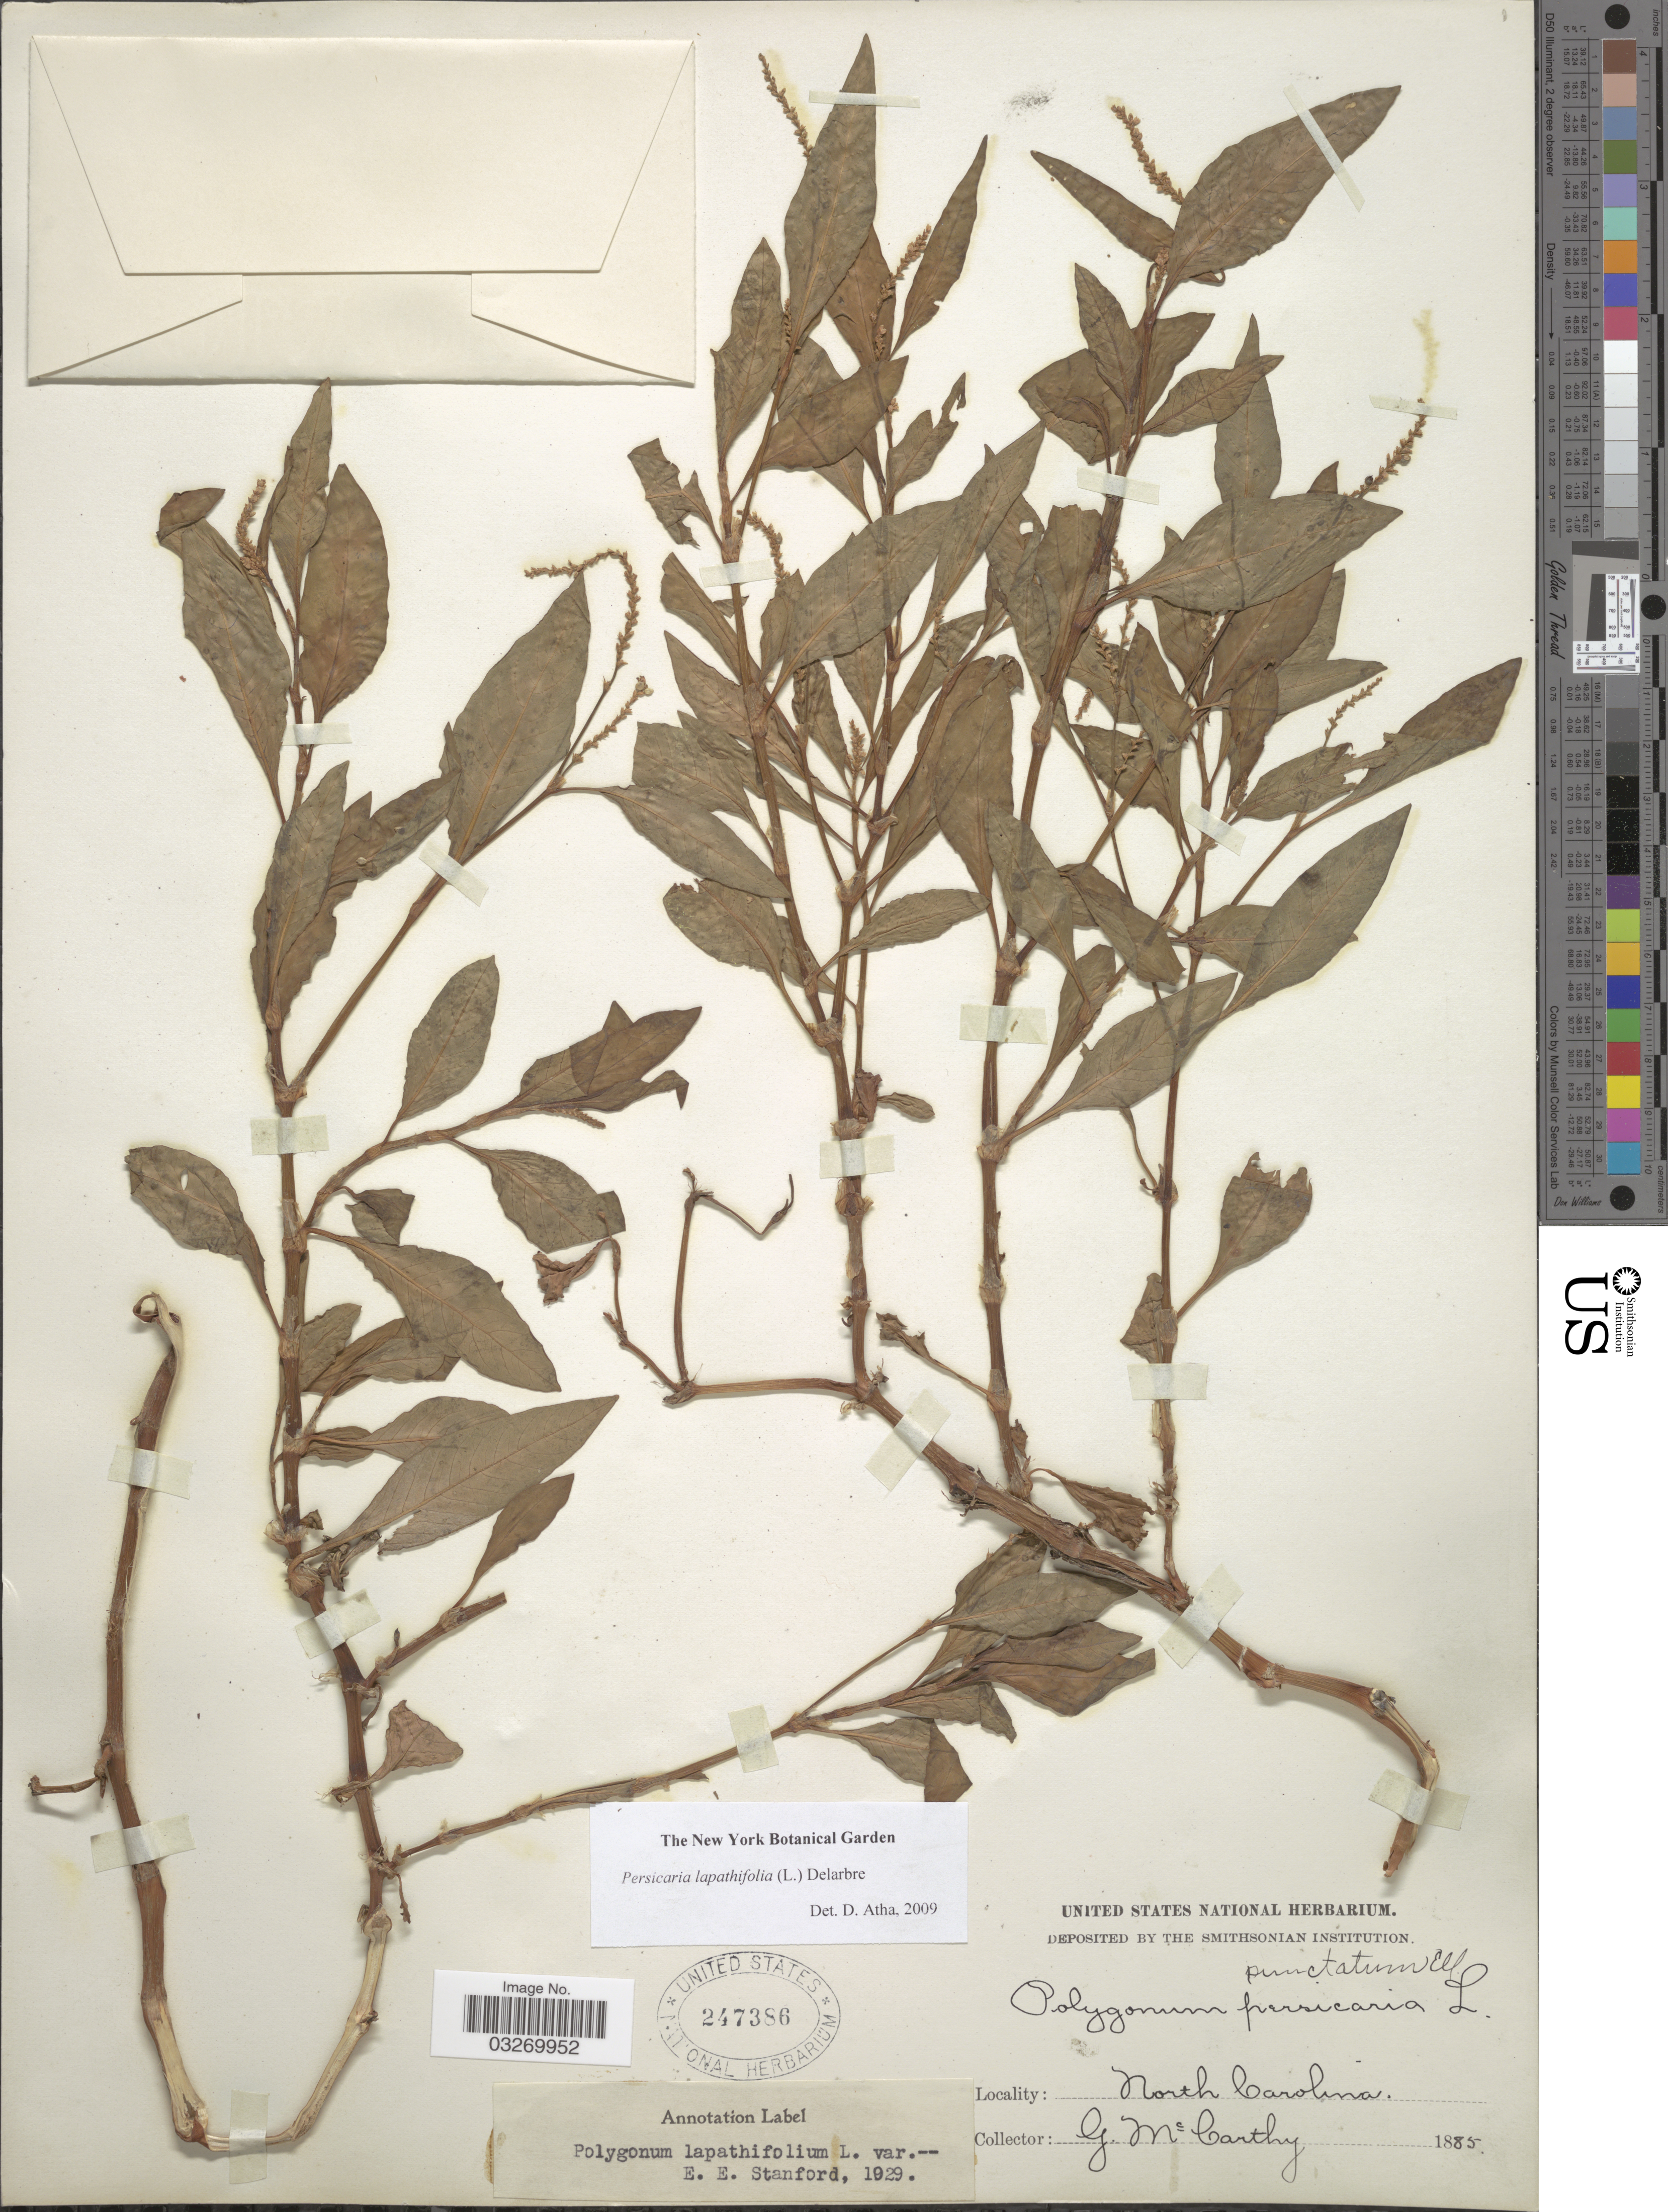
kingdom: Plantae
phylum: Tracheophyta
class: Magnoliopsida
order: Caryophyllales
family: Polygonaceae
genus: Polygonum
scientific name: Polygonum lapathifolium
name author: L.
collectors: G. McCarthy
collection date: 1885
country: United States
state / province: North Carolina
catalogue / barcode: US 247386